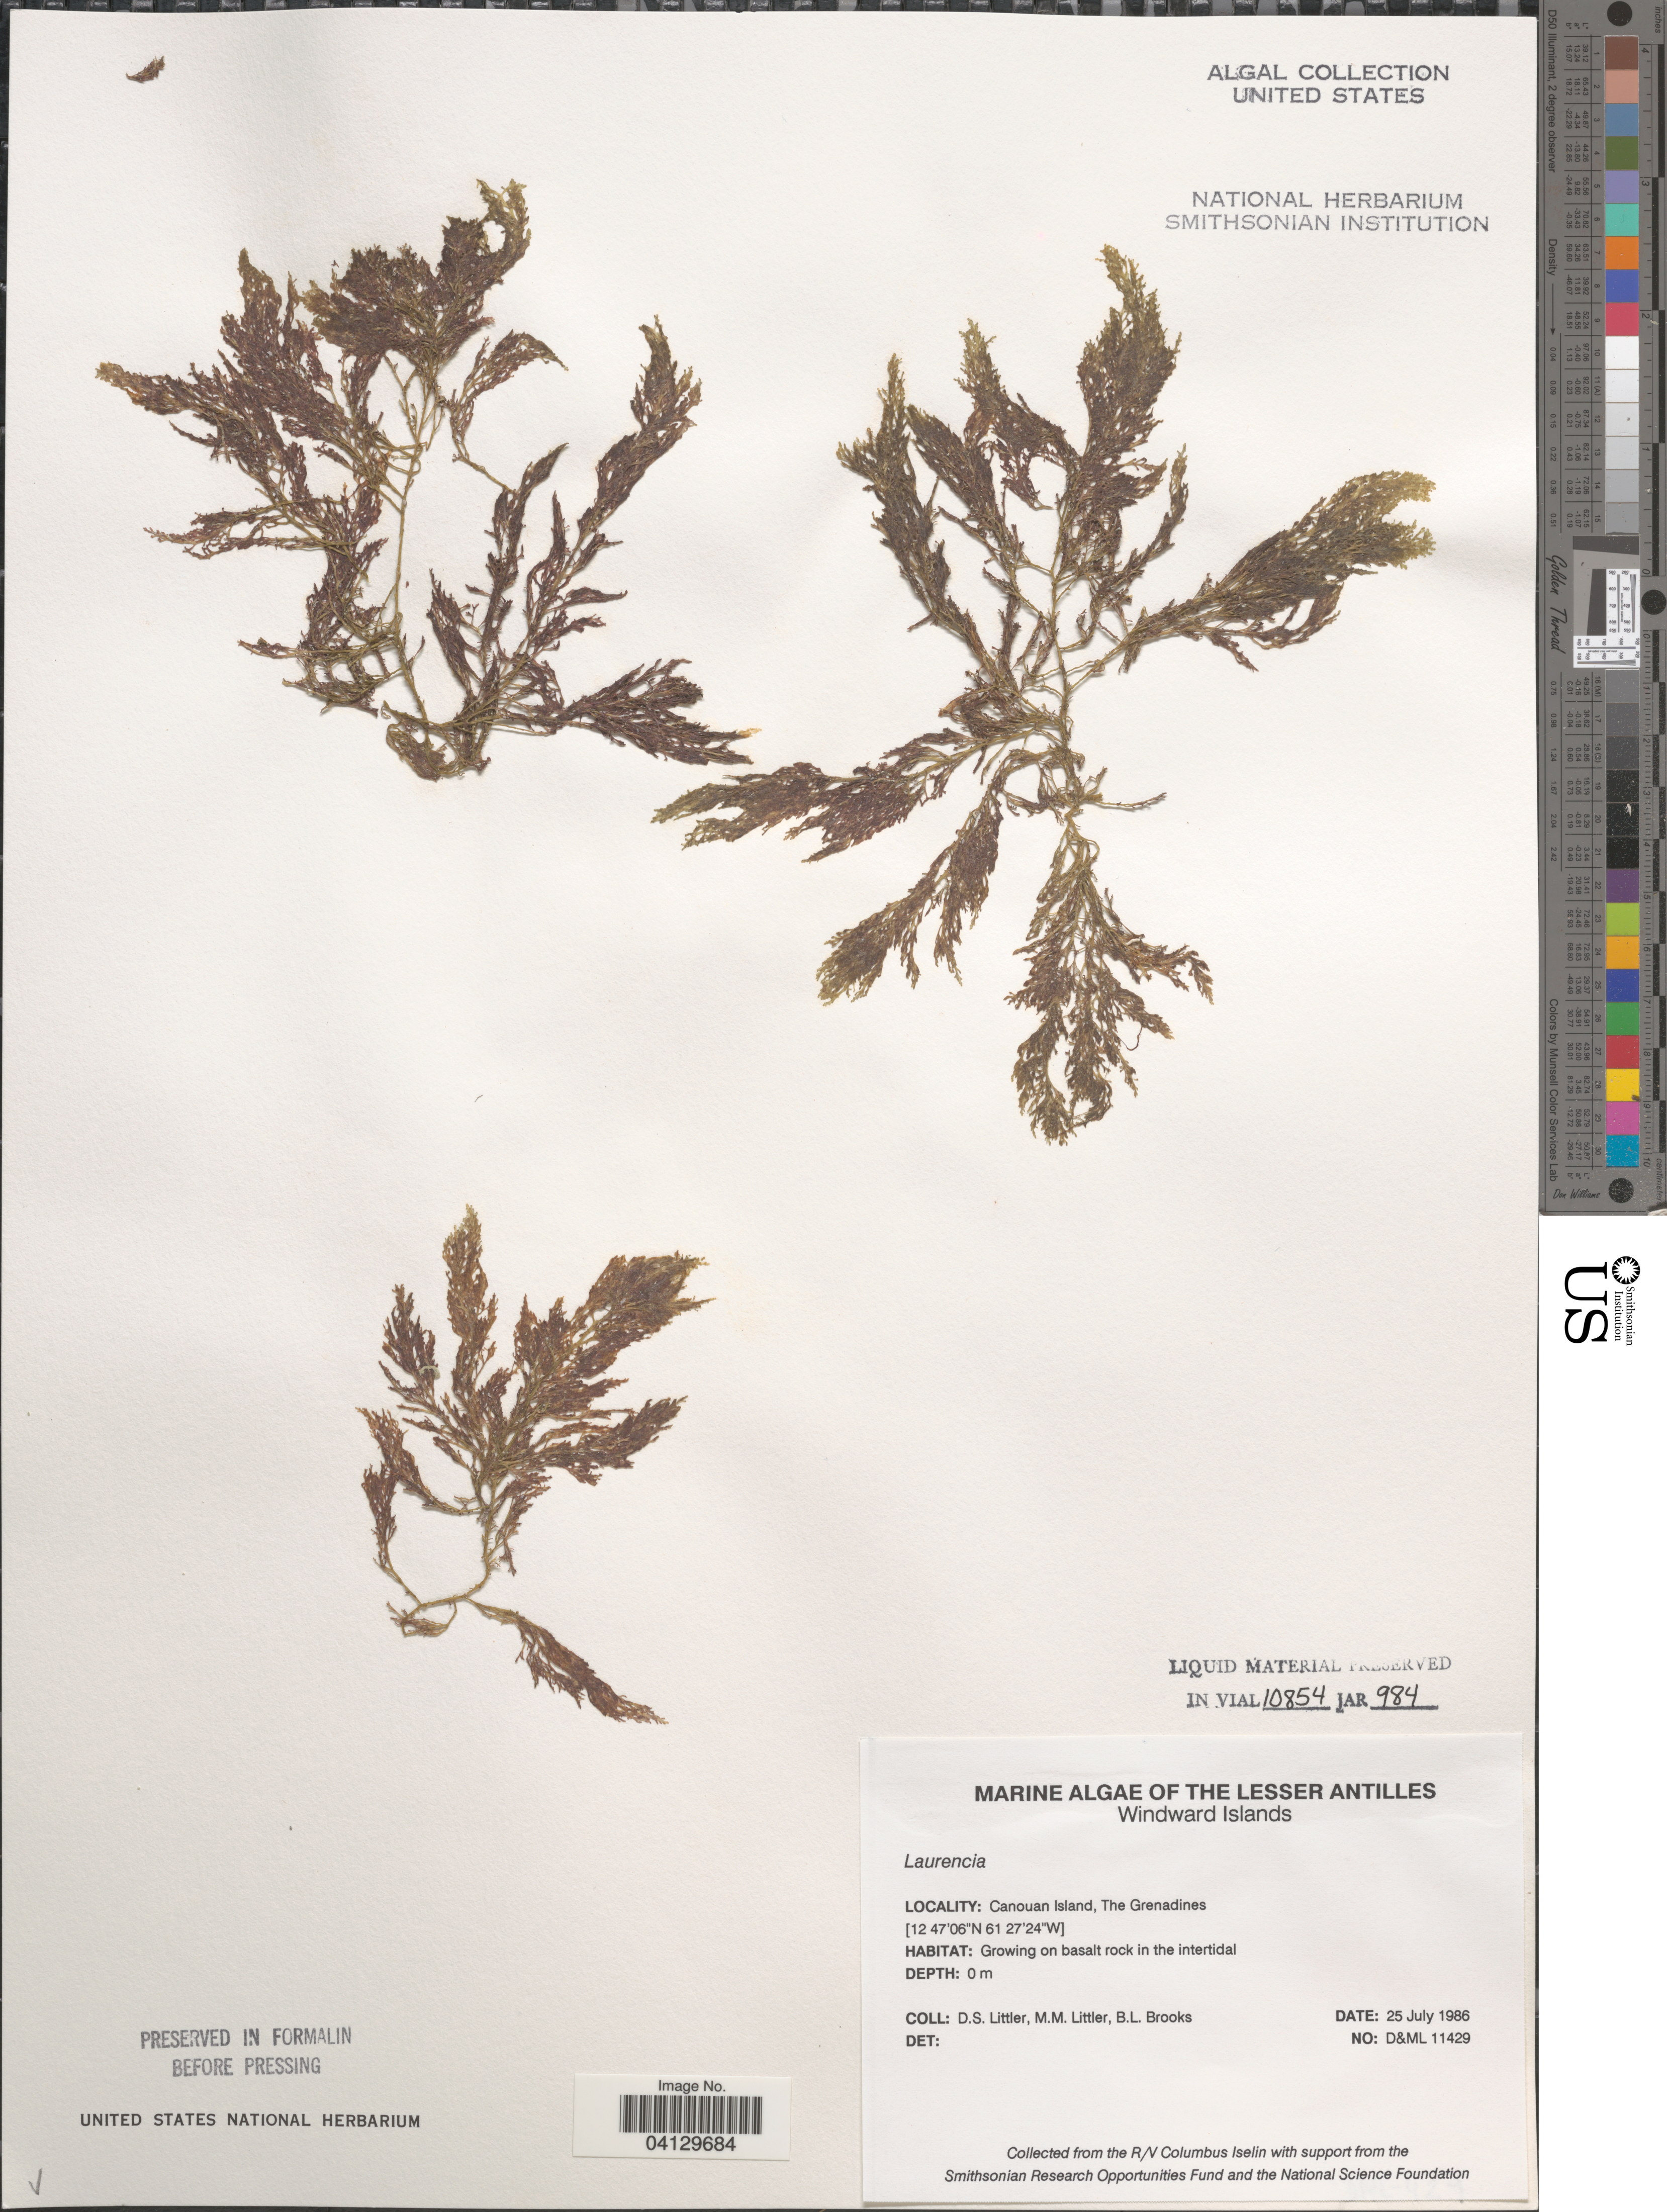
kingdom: Plantae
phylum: Rhodophyta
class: Florideophyceae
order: Ceramiales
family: Rhodomelaceae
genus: Laurencia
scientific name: Laurencia sp.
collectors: D. S. Littler & B. Brooks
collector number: D&ML11429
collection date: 1986-07-25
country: St. Vincent - Grenadines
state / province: Grenadines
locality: The Lesser Antilles. Windward Islands. Canouan Island, The Grenadines.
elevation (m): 0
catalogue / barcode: US 328725